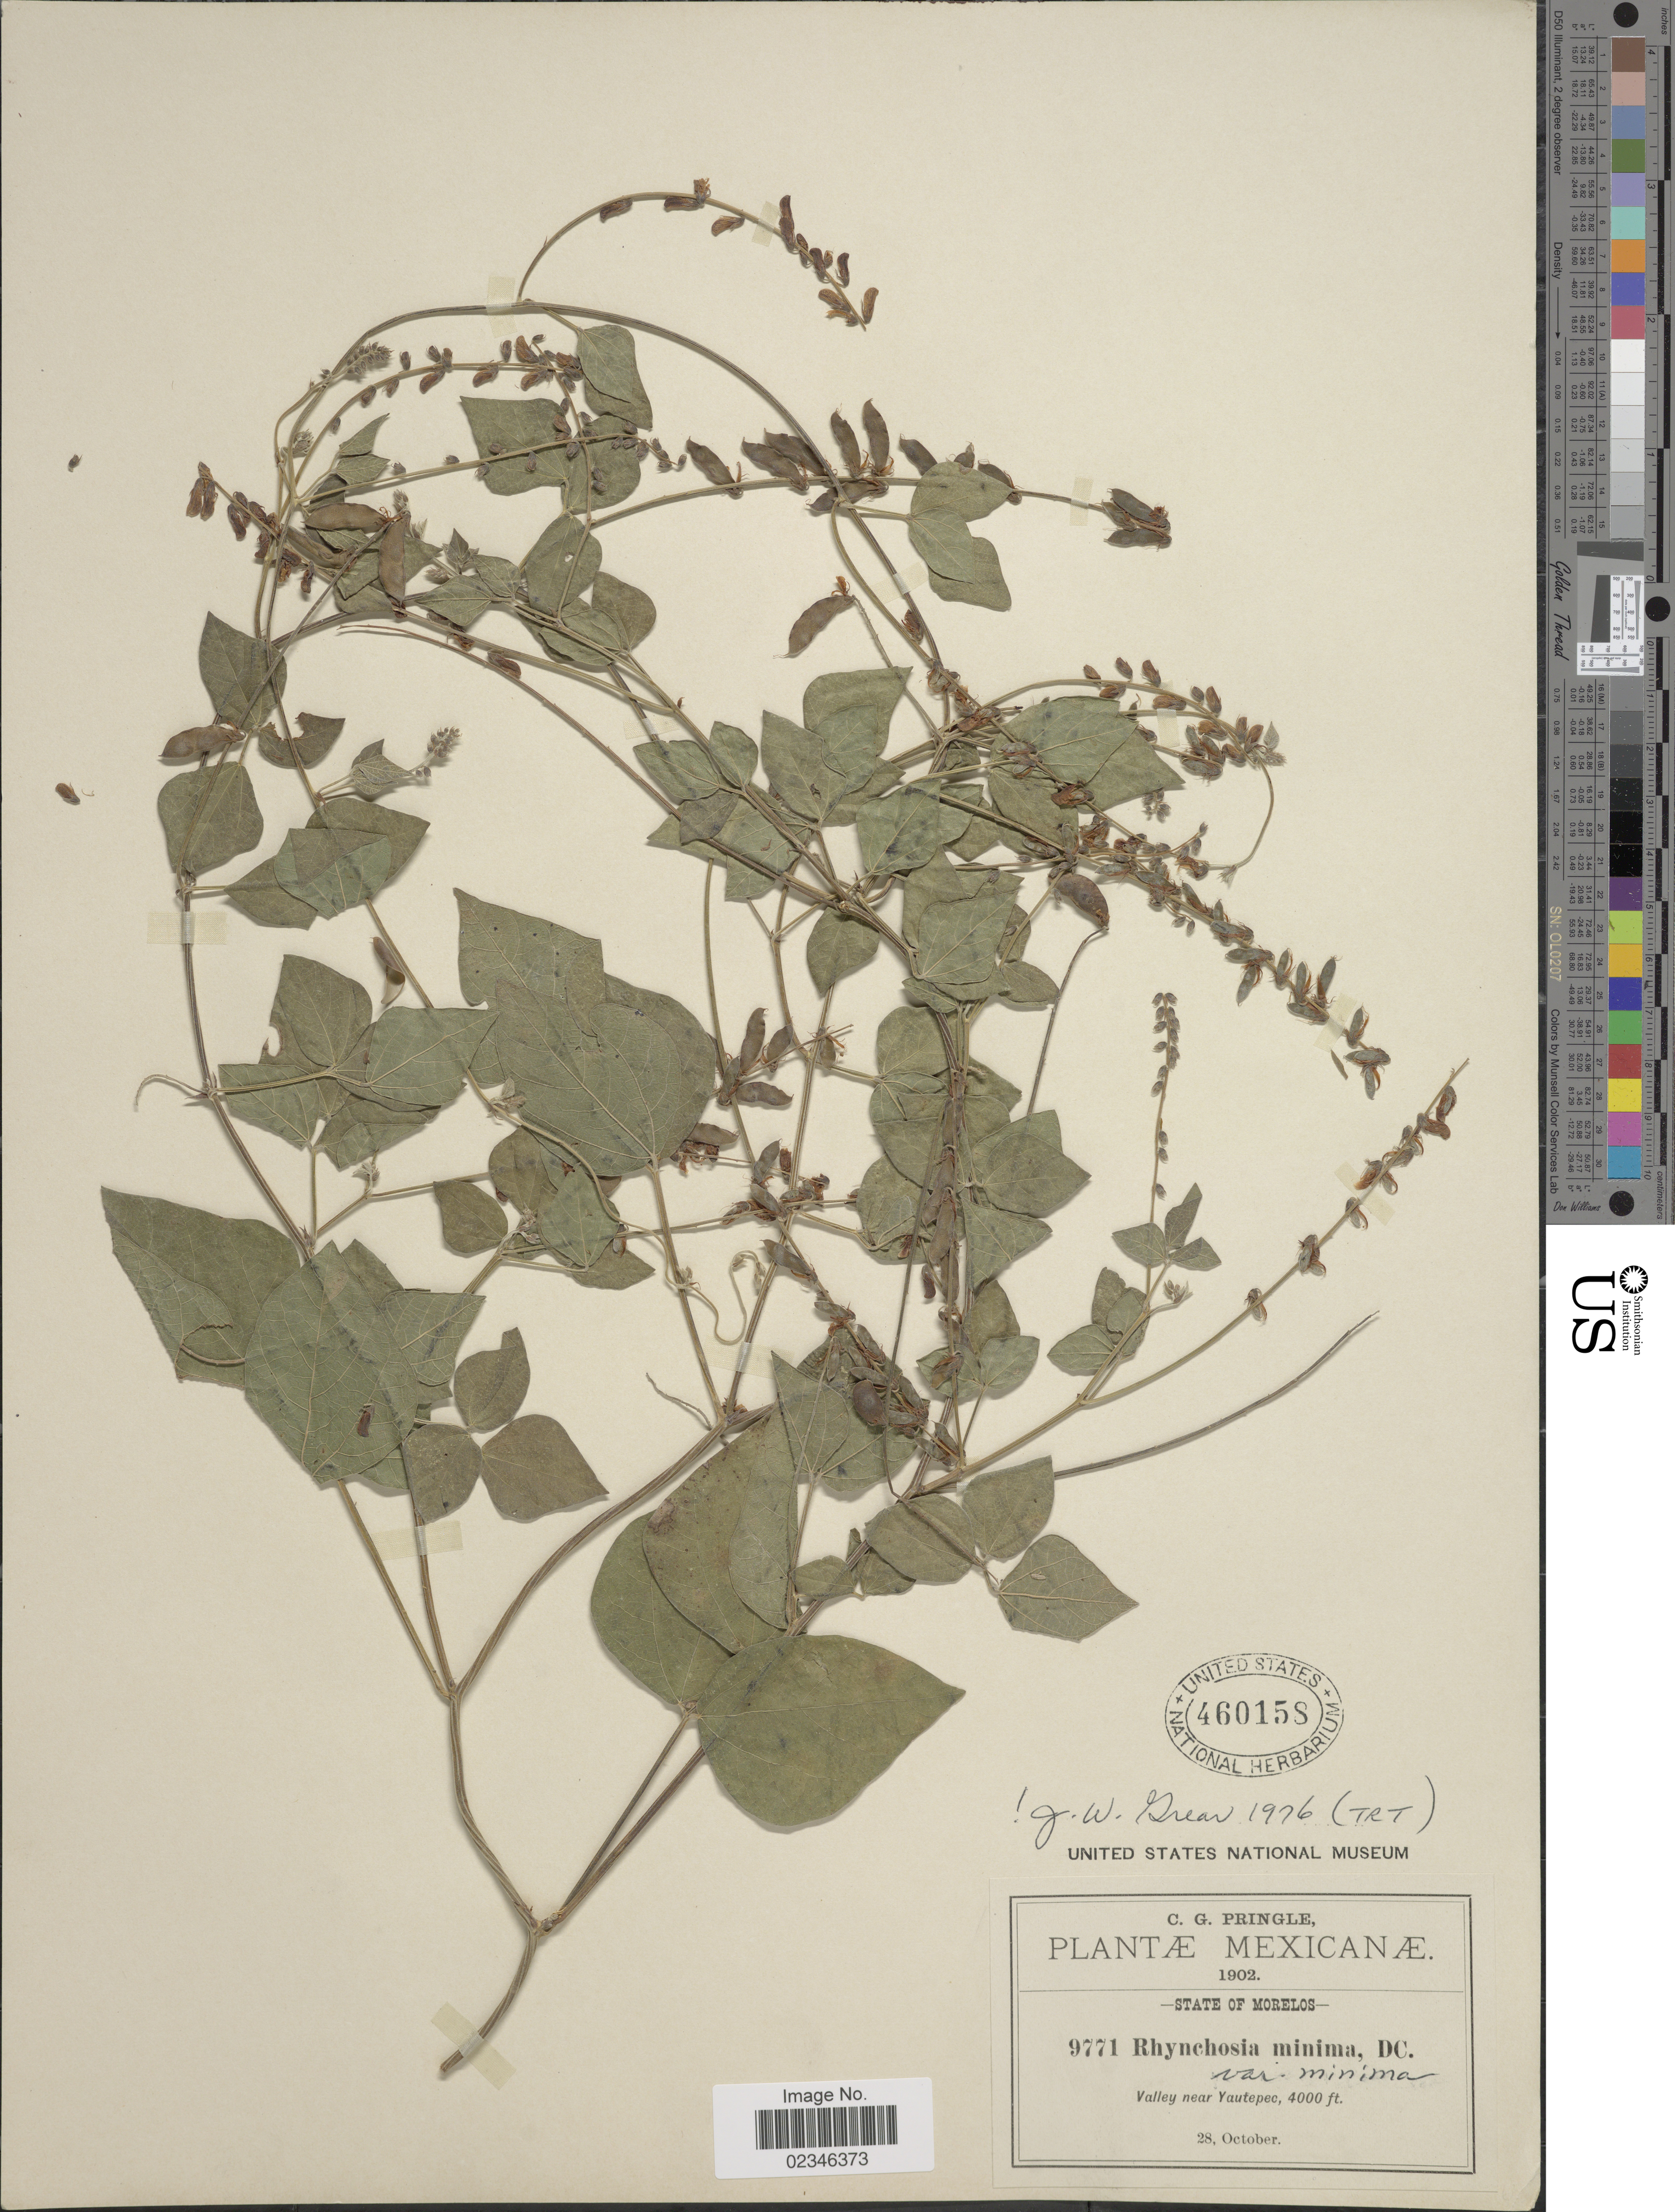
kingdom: Plantae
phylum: Tracheophyta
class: Magnoliopsida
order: Fabales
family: Fabaceae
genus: Rhynchosia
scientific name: Rhynchosia minima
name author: (L.) DC.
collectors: C. G. Pringle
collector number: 9771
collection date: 1902-10-28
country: Mexico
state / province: Morelos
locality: Mexicanæ. State of Morelos. Valley near Yautepec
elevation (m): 1219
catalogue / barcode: US 460158